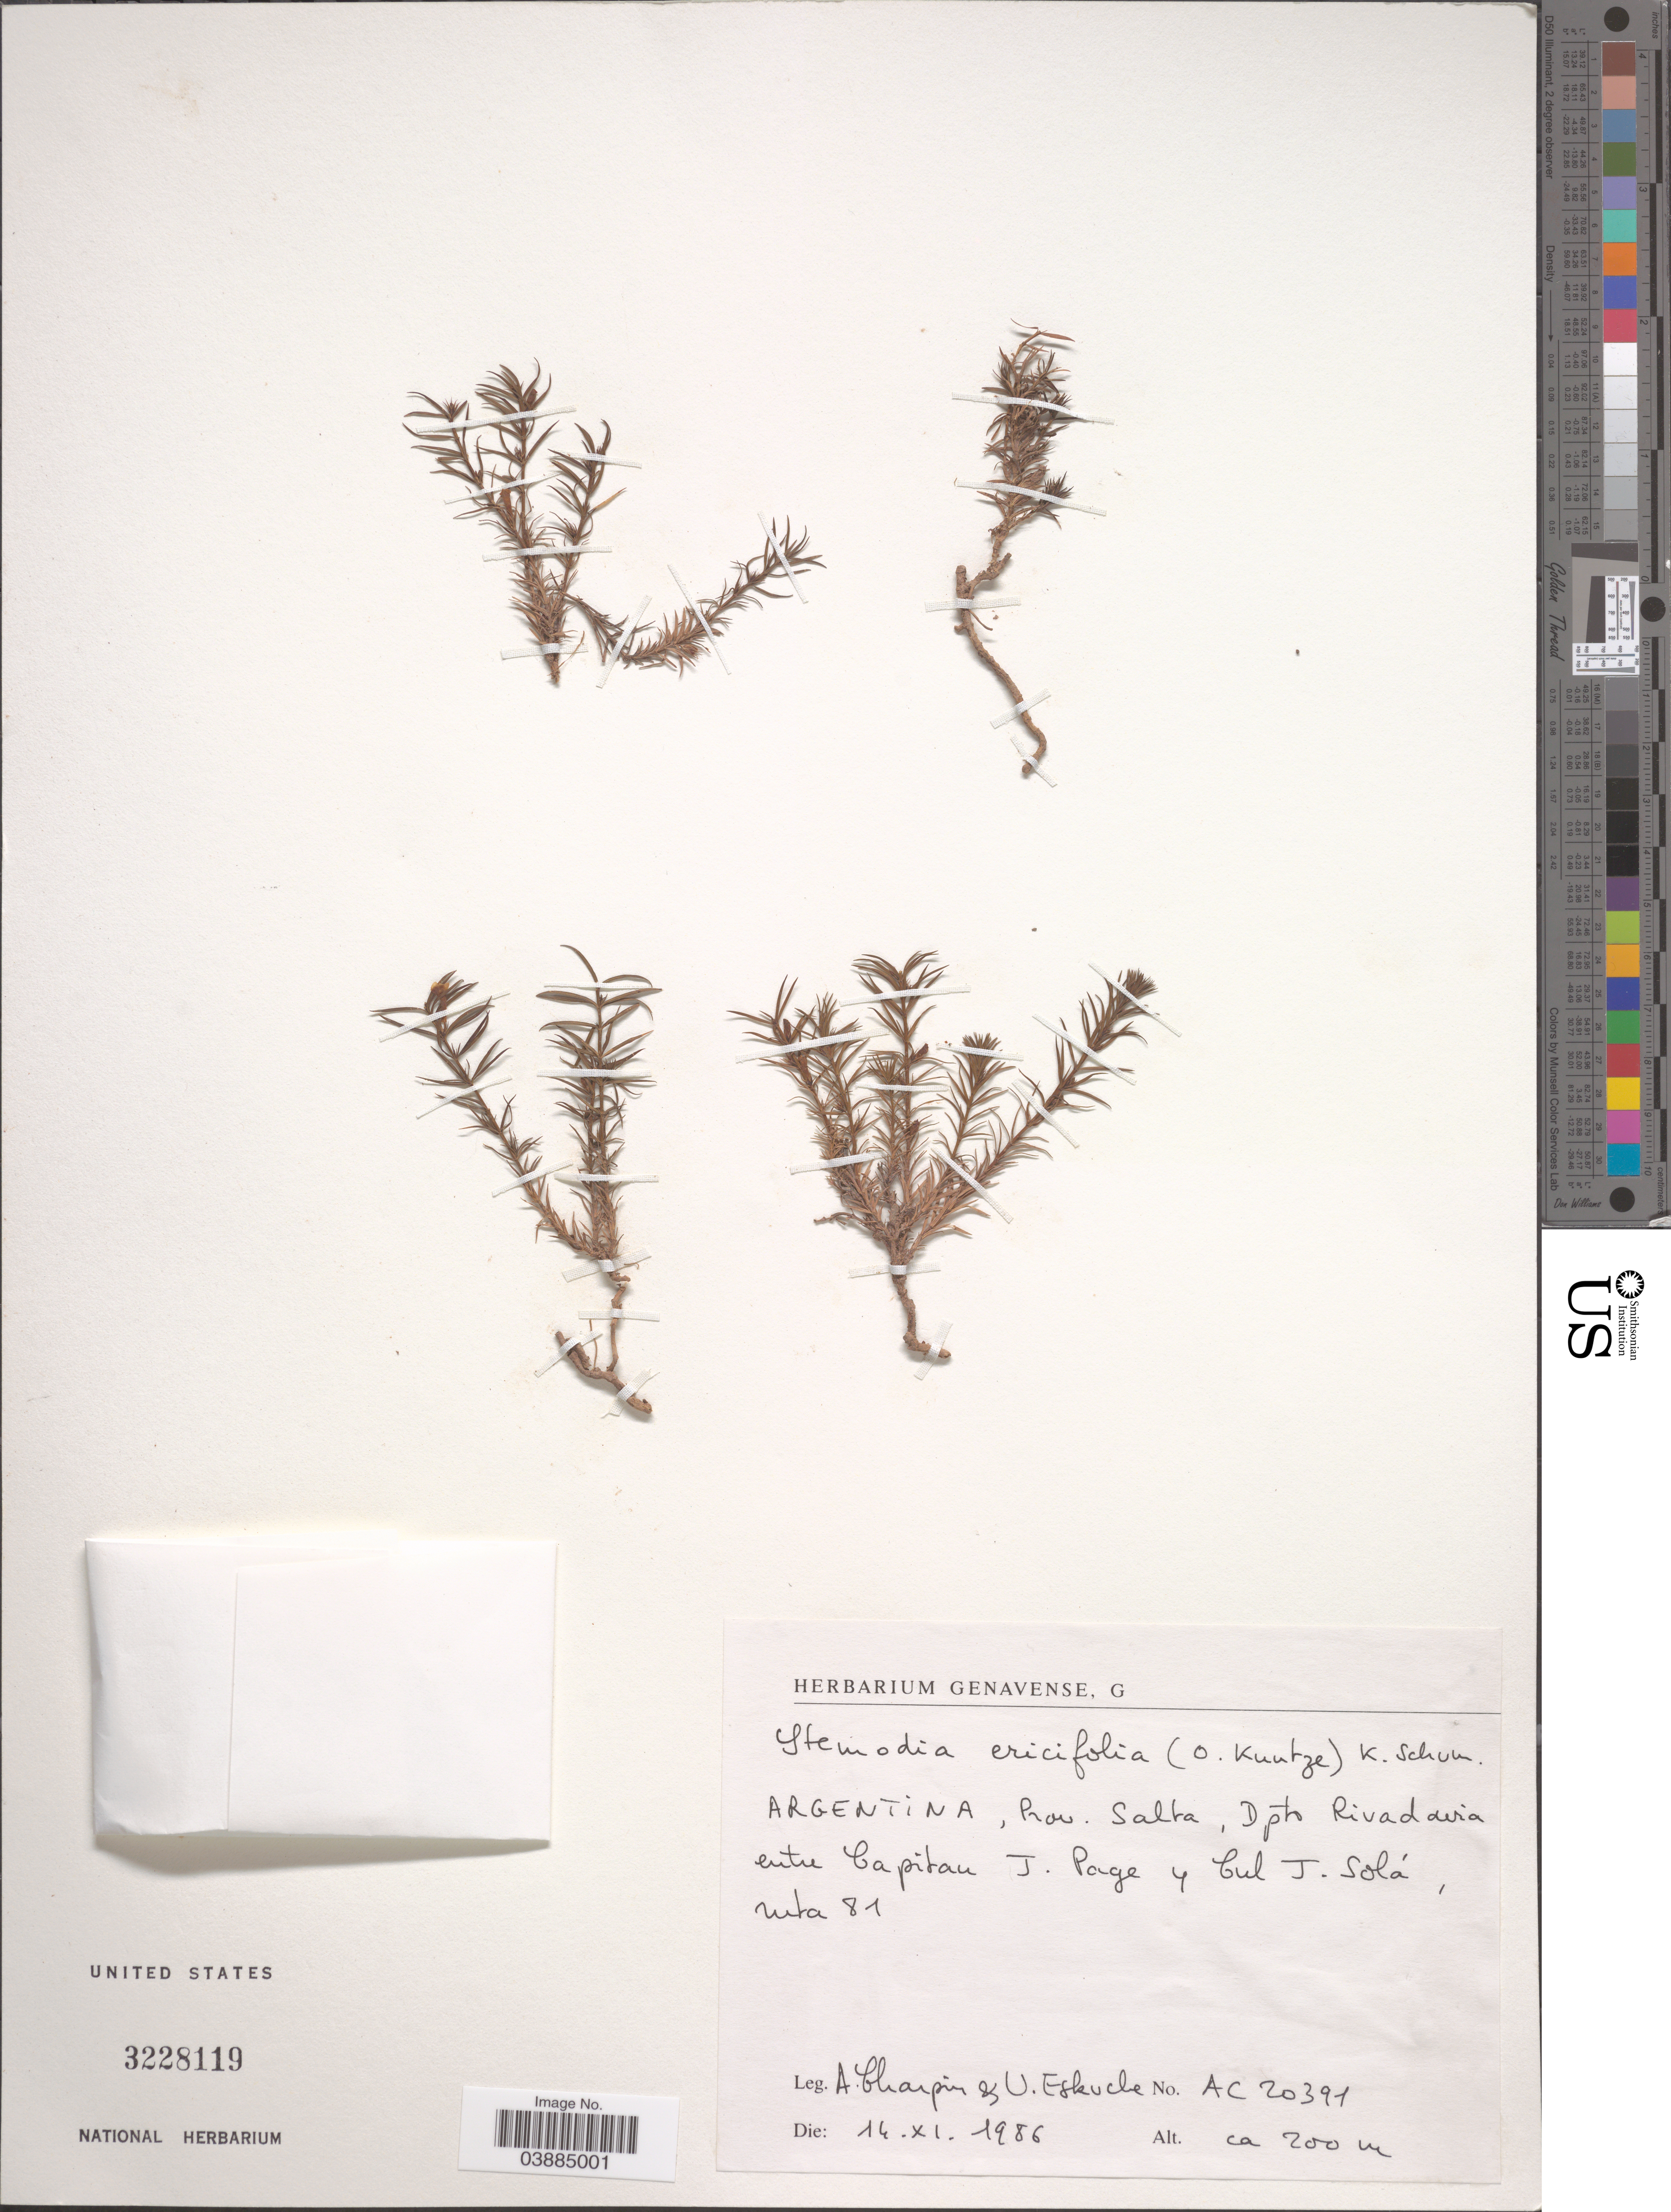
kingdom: Plantae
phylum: Tracheophyta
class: Magnoliopsida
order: Lamiales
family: Plantaginaceae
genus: Stemodia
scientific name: Stemodia ericifolia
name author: K. Schum.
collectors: A. Charpin & U. Eskuche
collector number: AC20391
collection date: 1986-11-14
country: Argentina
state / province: Salta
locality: Dpto. Rivadavia entre Capitan J. Page y Cul J. Solá ruta 81.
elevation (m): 200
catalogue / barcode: US 3228119